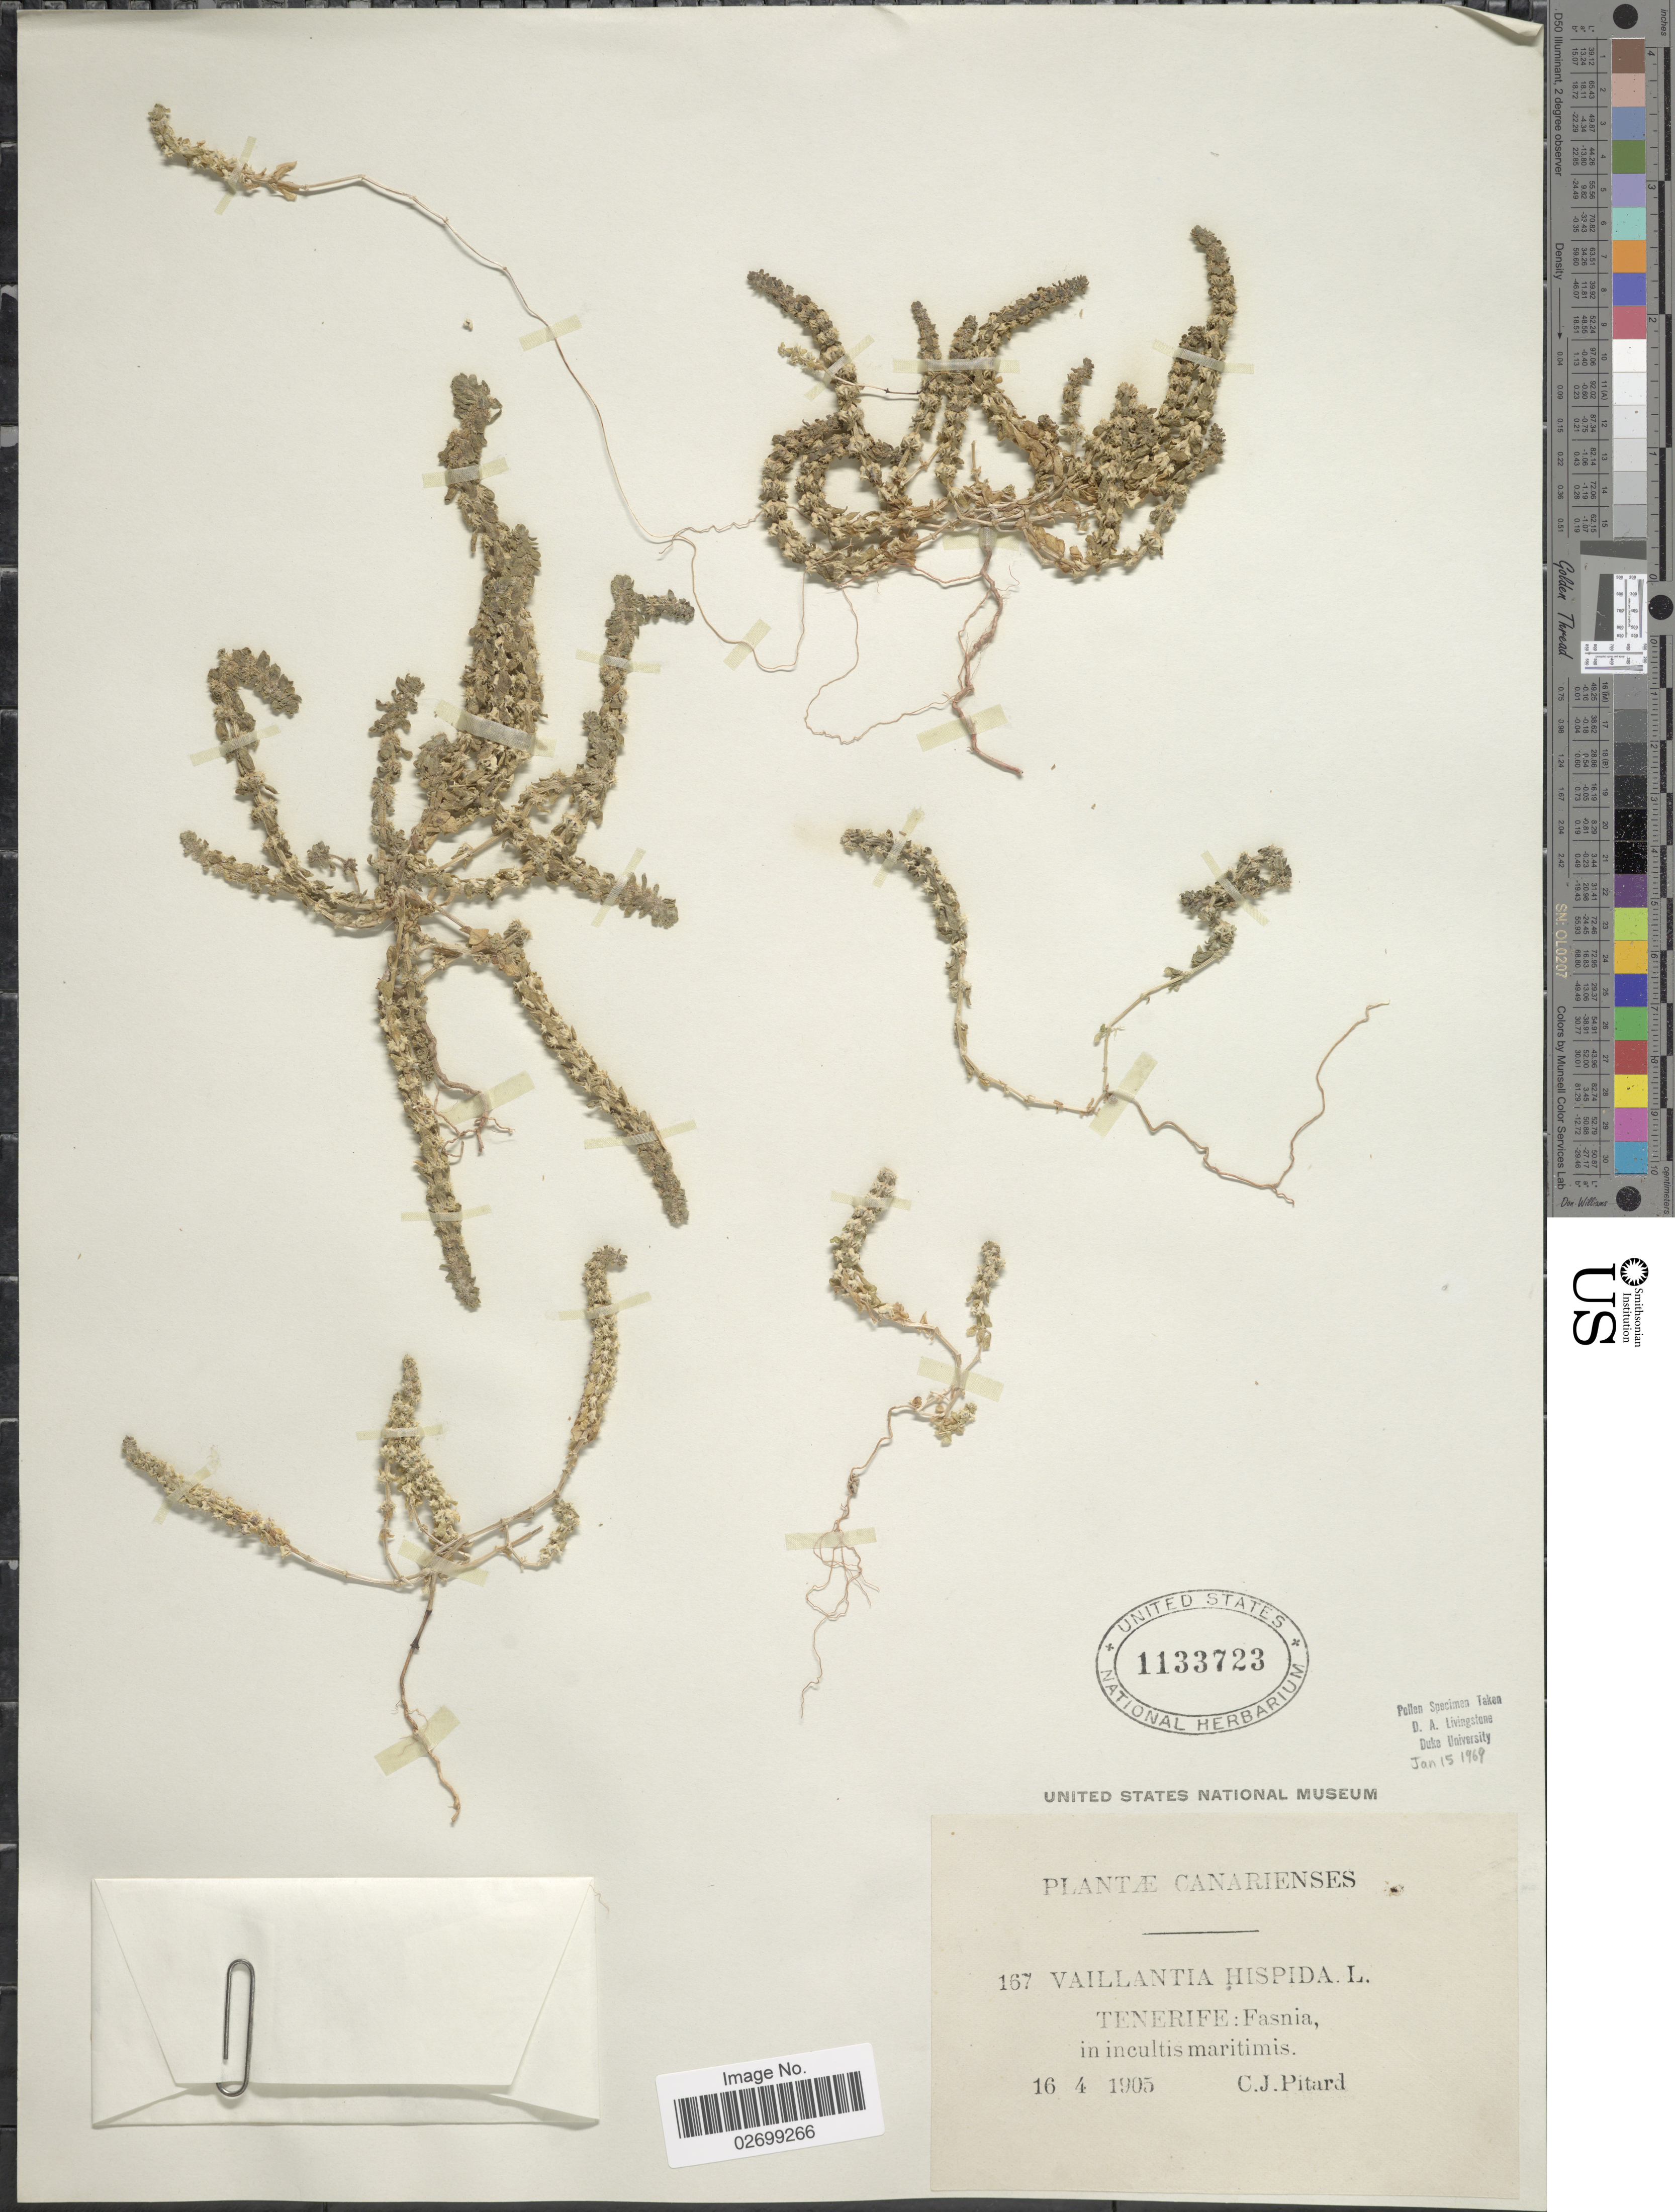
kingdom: Plantae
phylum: Tracheophyta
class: Magnoliopsida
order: Gentianales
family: Rubiaceae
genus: Valantia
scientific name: Valantia hispida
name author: L.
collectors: C. Pitard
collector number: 167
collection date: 1905-04-16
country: Spain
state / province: Canarias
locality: Canarienses, Fasnia, incultis maritimis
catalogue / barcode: US 1133723